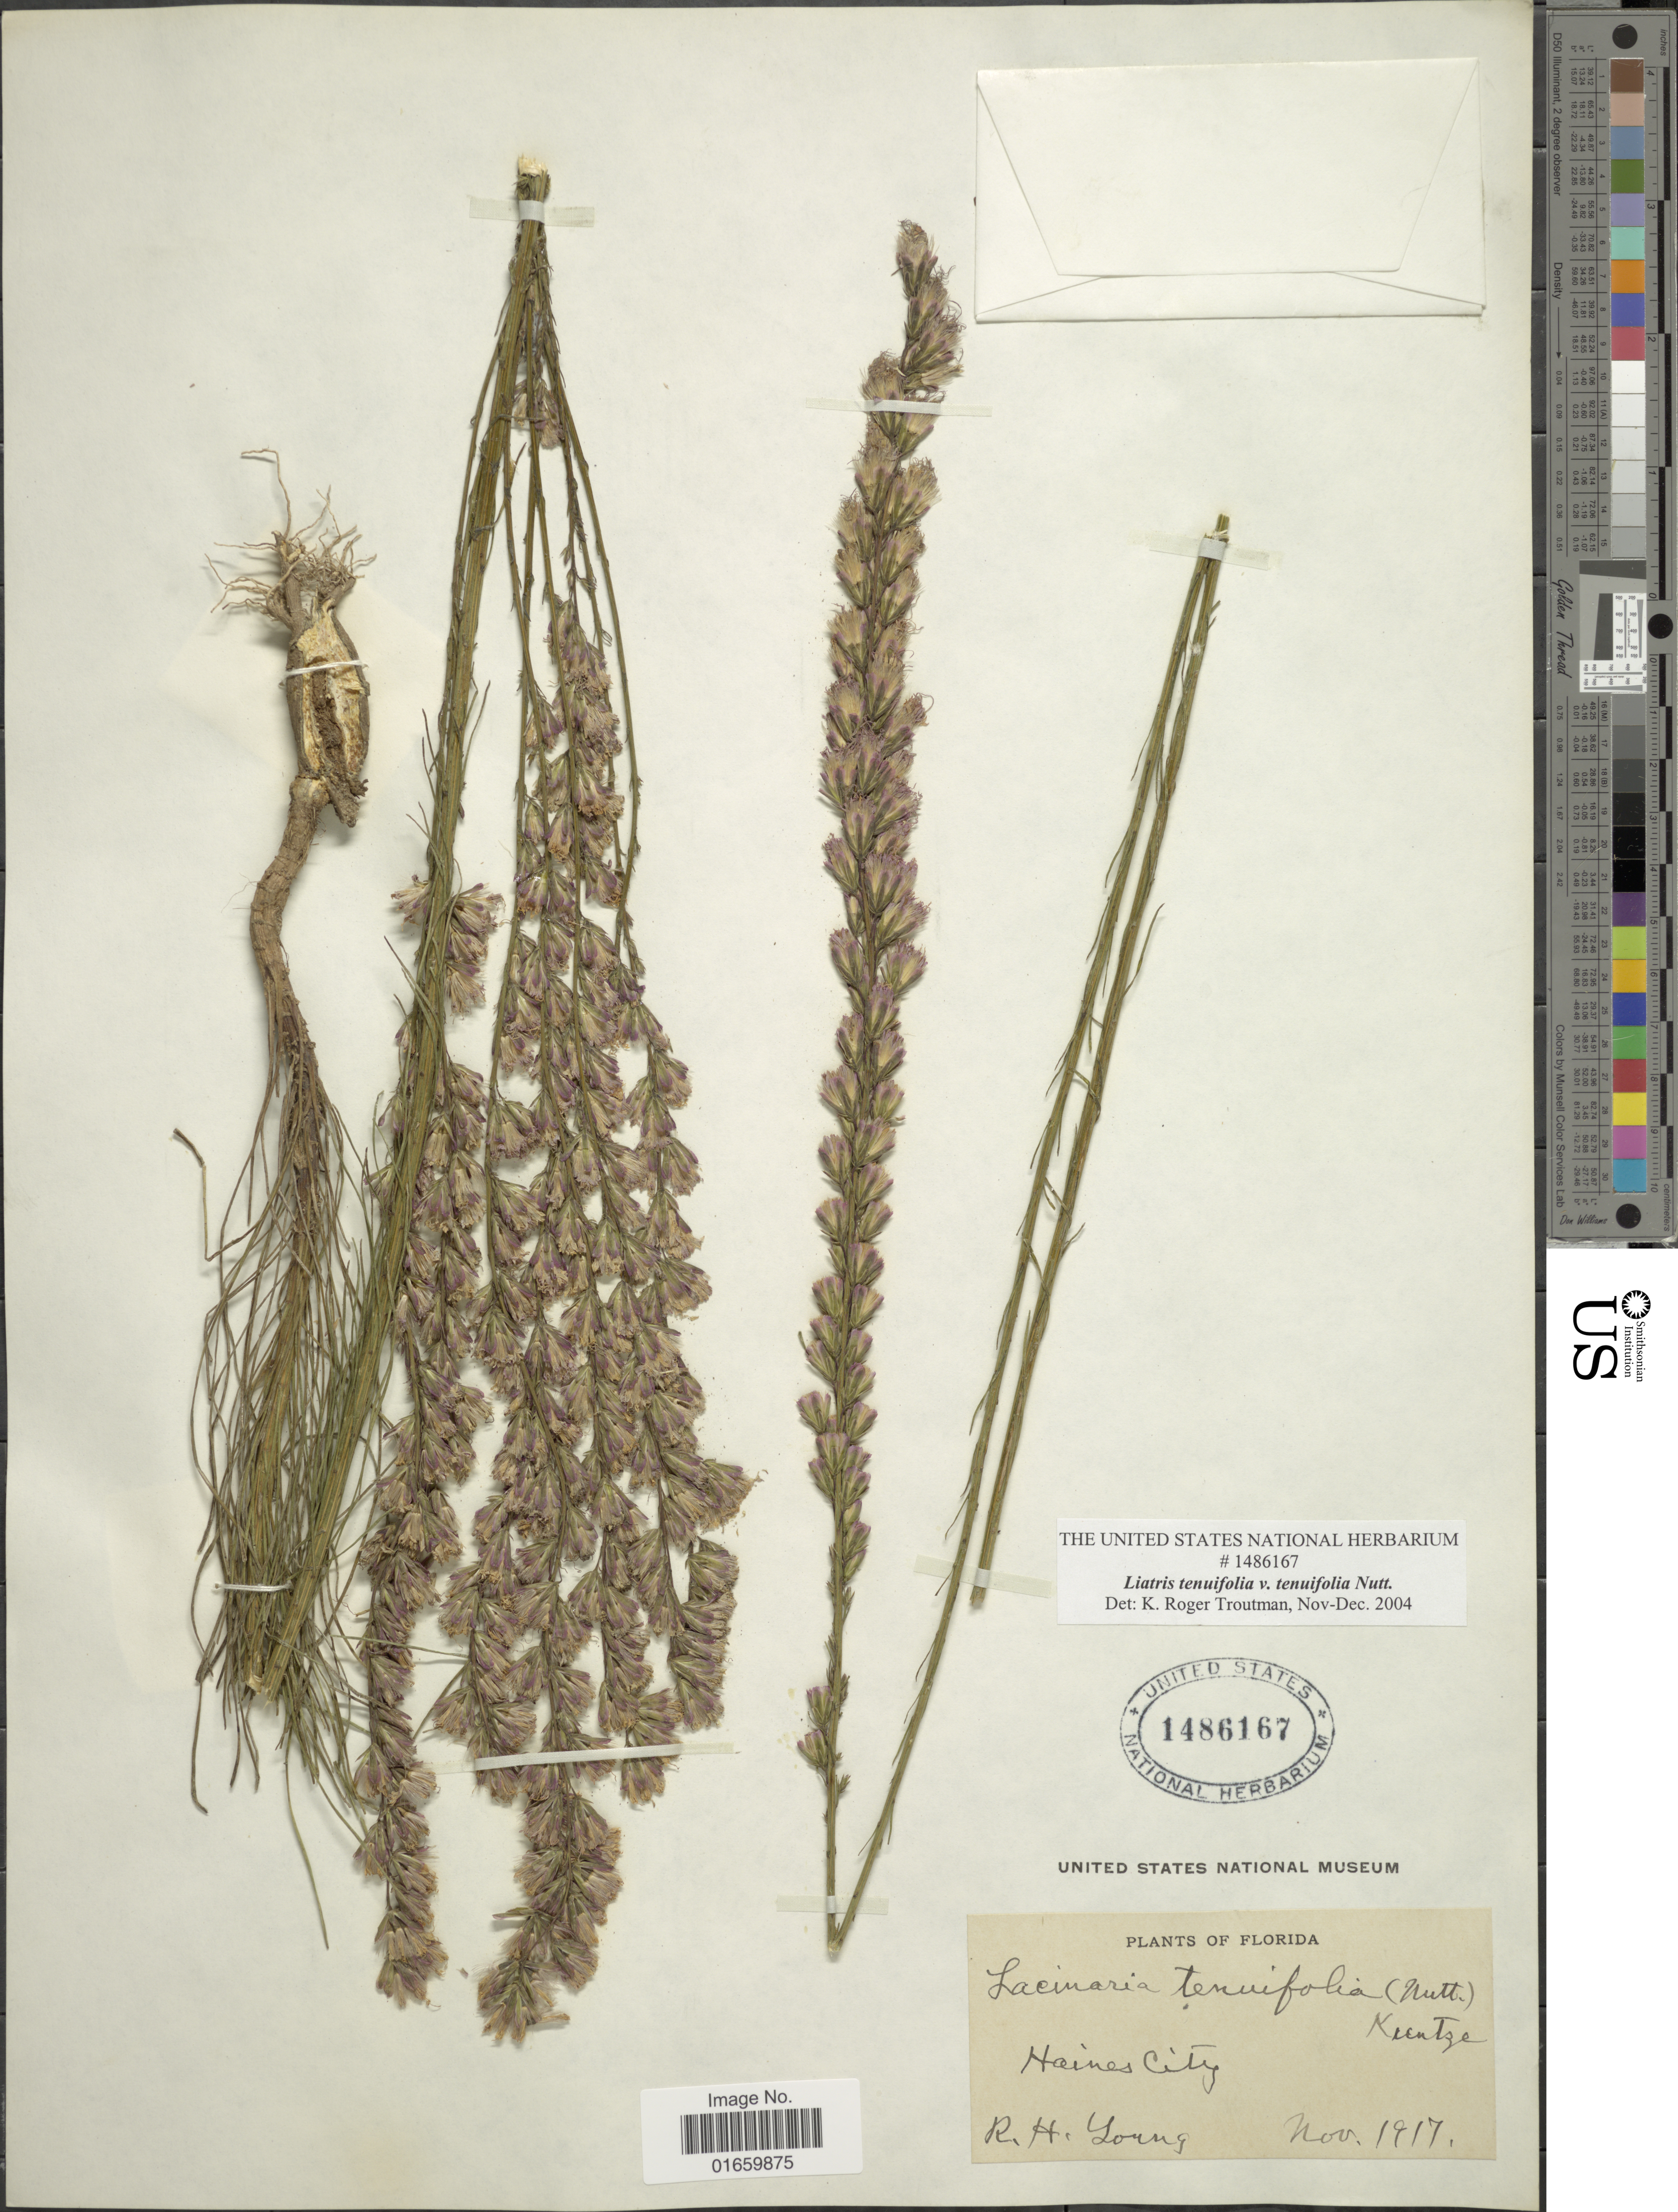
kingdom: Plantae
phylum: Tracheophyta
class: Magnoliopsida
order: Asterales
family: Asteraceae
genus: Liatris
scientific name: Liatris tenuifolia var. tenuifolia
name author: Nutt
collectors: R. Young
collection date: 1917-11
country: United States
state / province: Florida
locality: Haines City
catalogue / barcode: US 1486167